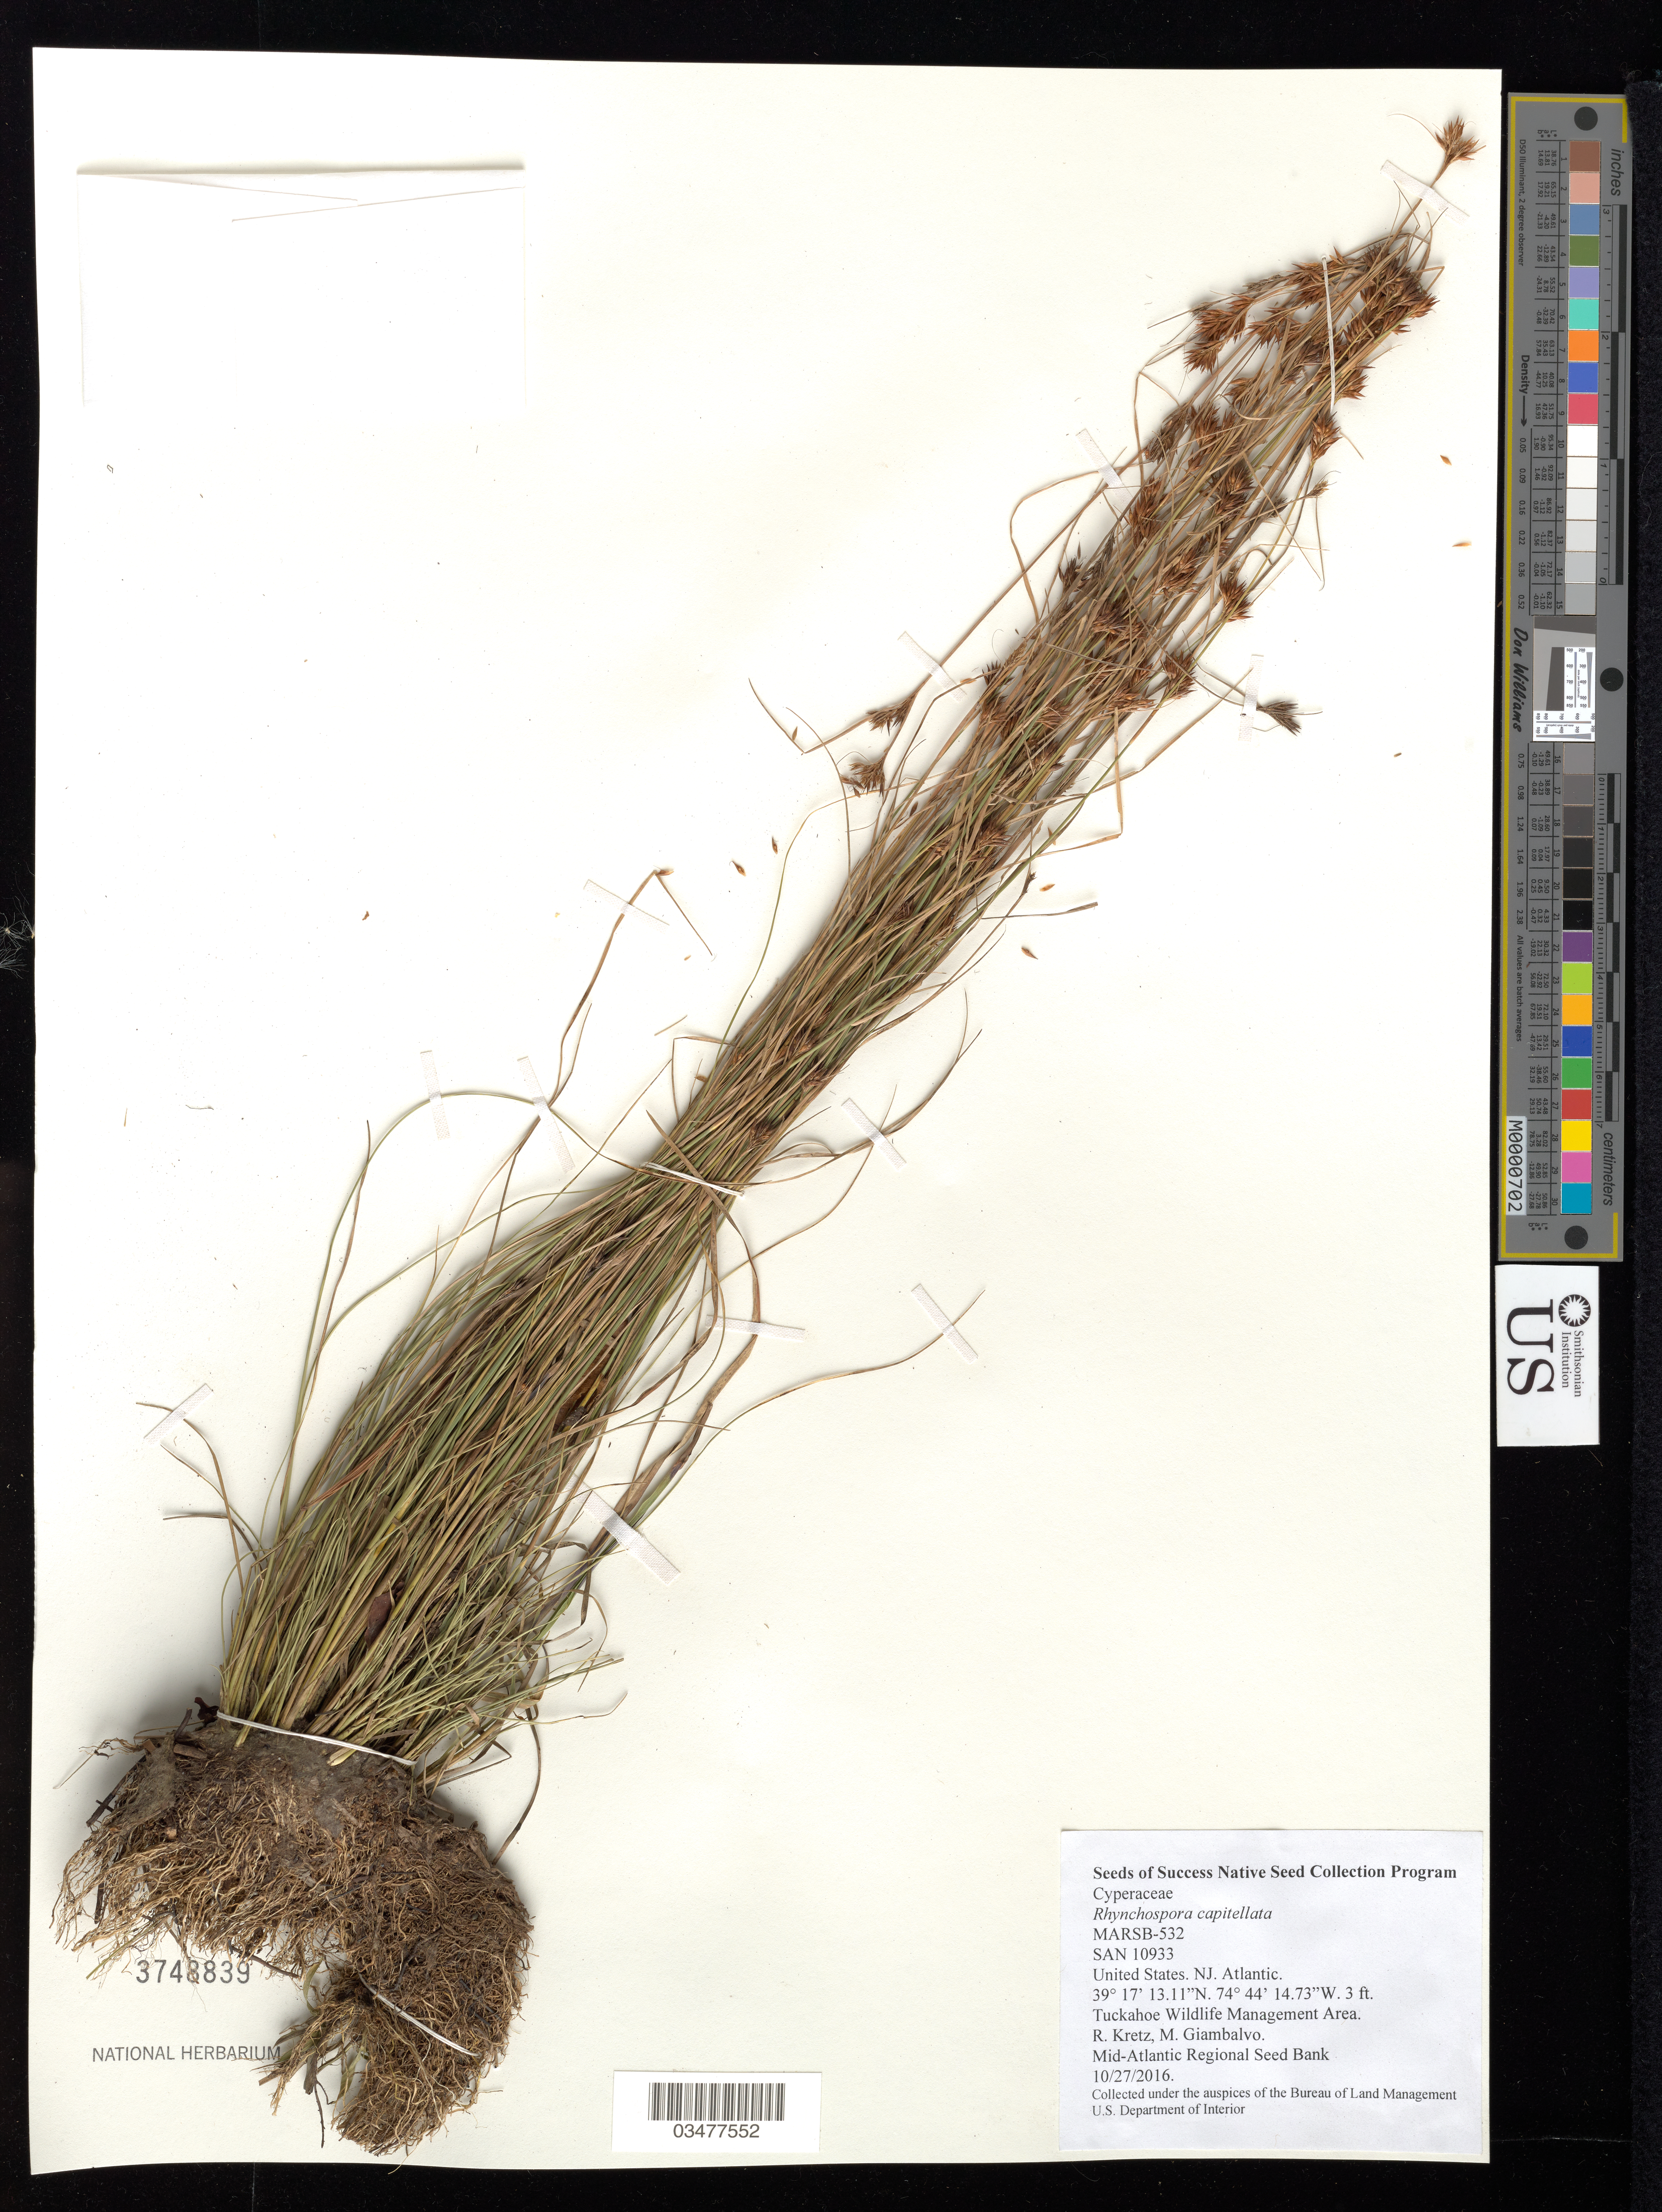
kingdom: Plantae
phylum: Tracheophyta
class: Liliopsida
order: Poales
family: Cyperaceae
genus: Rhynchospora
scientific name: Rhynchospora capitellata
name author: (Michx.) Vahl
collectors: R. Kretz & M. Giambalvo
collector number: MARSB-532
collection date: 2016-10-27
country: United States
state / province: New Jersey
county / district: Atlantic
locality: Tuckahoe Wildlife Management Area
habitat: fresh water meadow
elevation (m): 1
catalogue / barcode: US 3748839